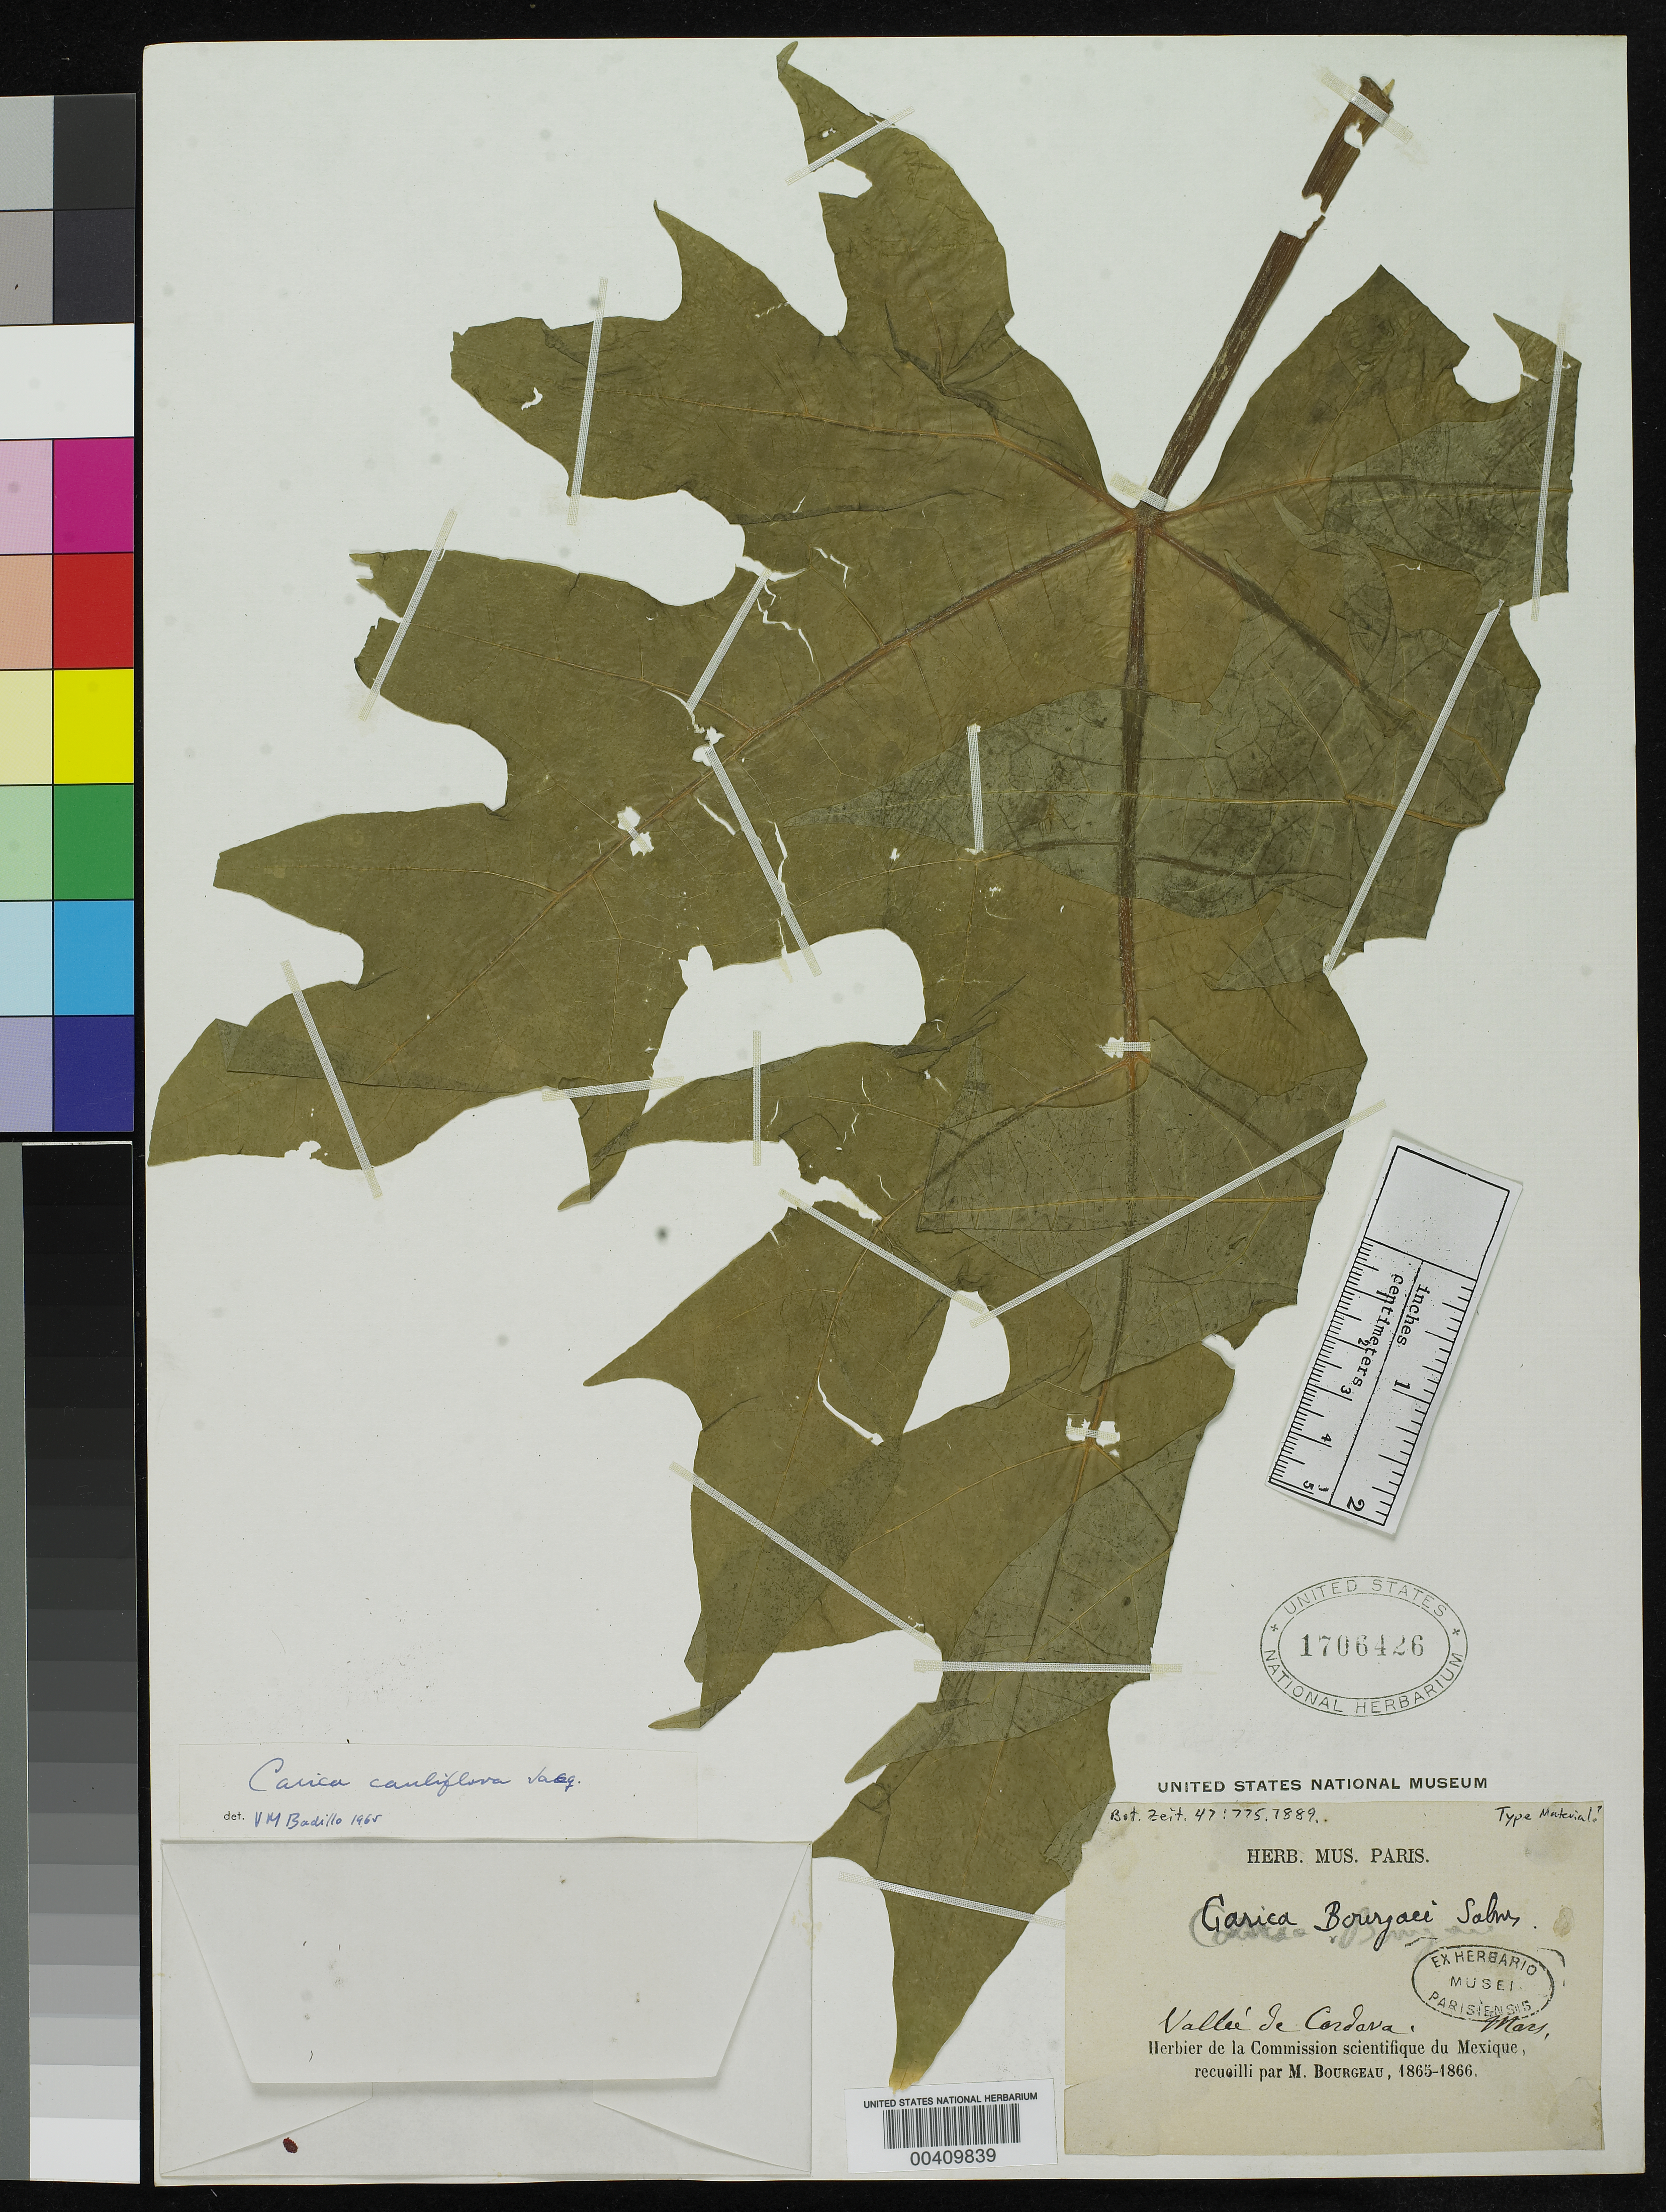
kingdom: Plantae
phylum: Tracheophyta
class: Magnoliopsida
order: Brassicales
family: Caricaceae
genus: Carica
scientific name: Carica bourgeaei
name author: Solms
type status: Possible Type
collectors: E. Bourgeau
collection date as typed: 1865 to -- --- 1866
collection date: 1865/1866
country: Mexico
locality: Valle de Cordova.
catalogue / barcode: US 1706426